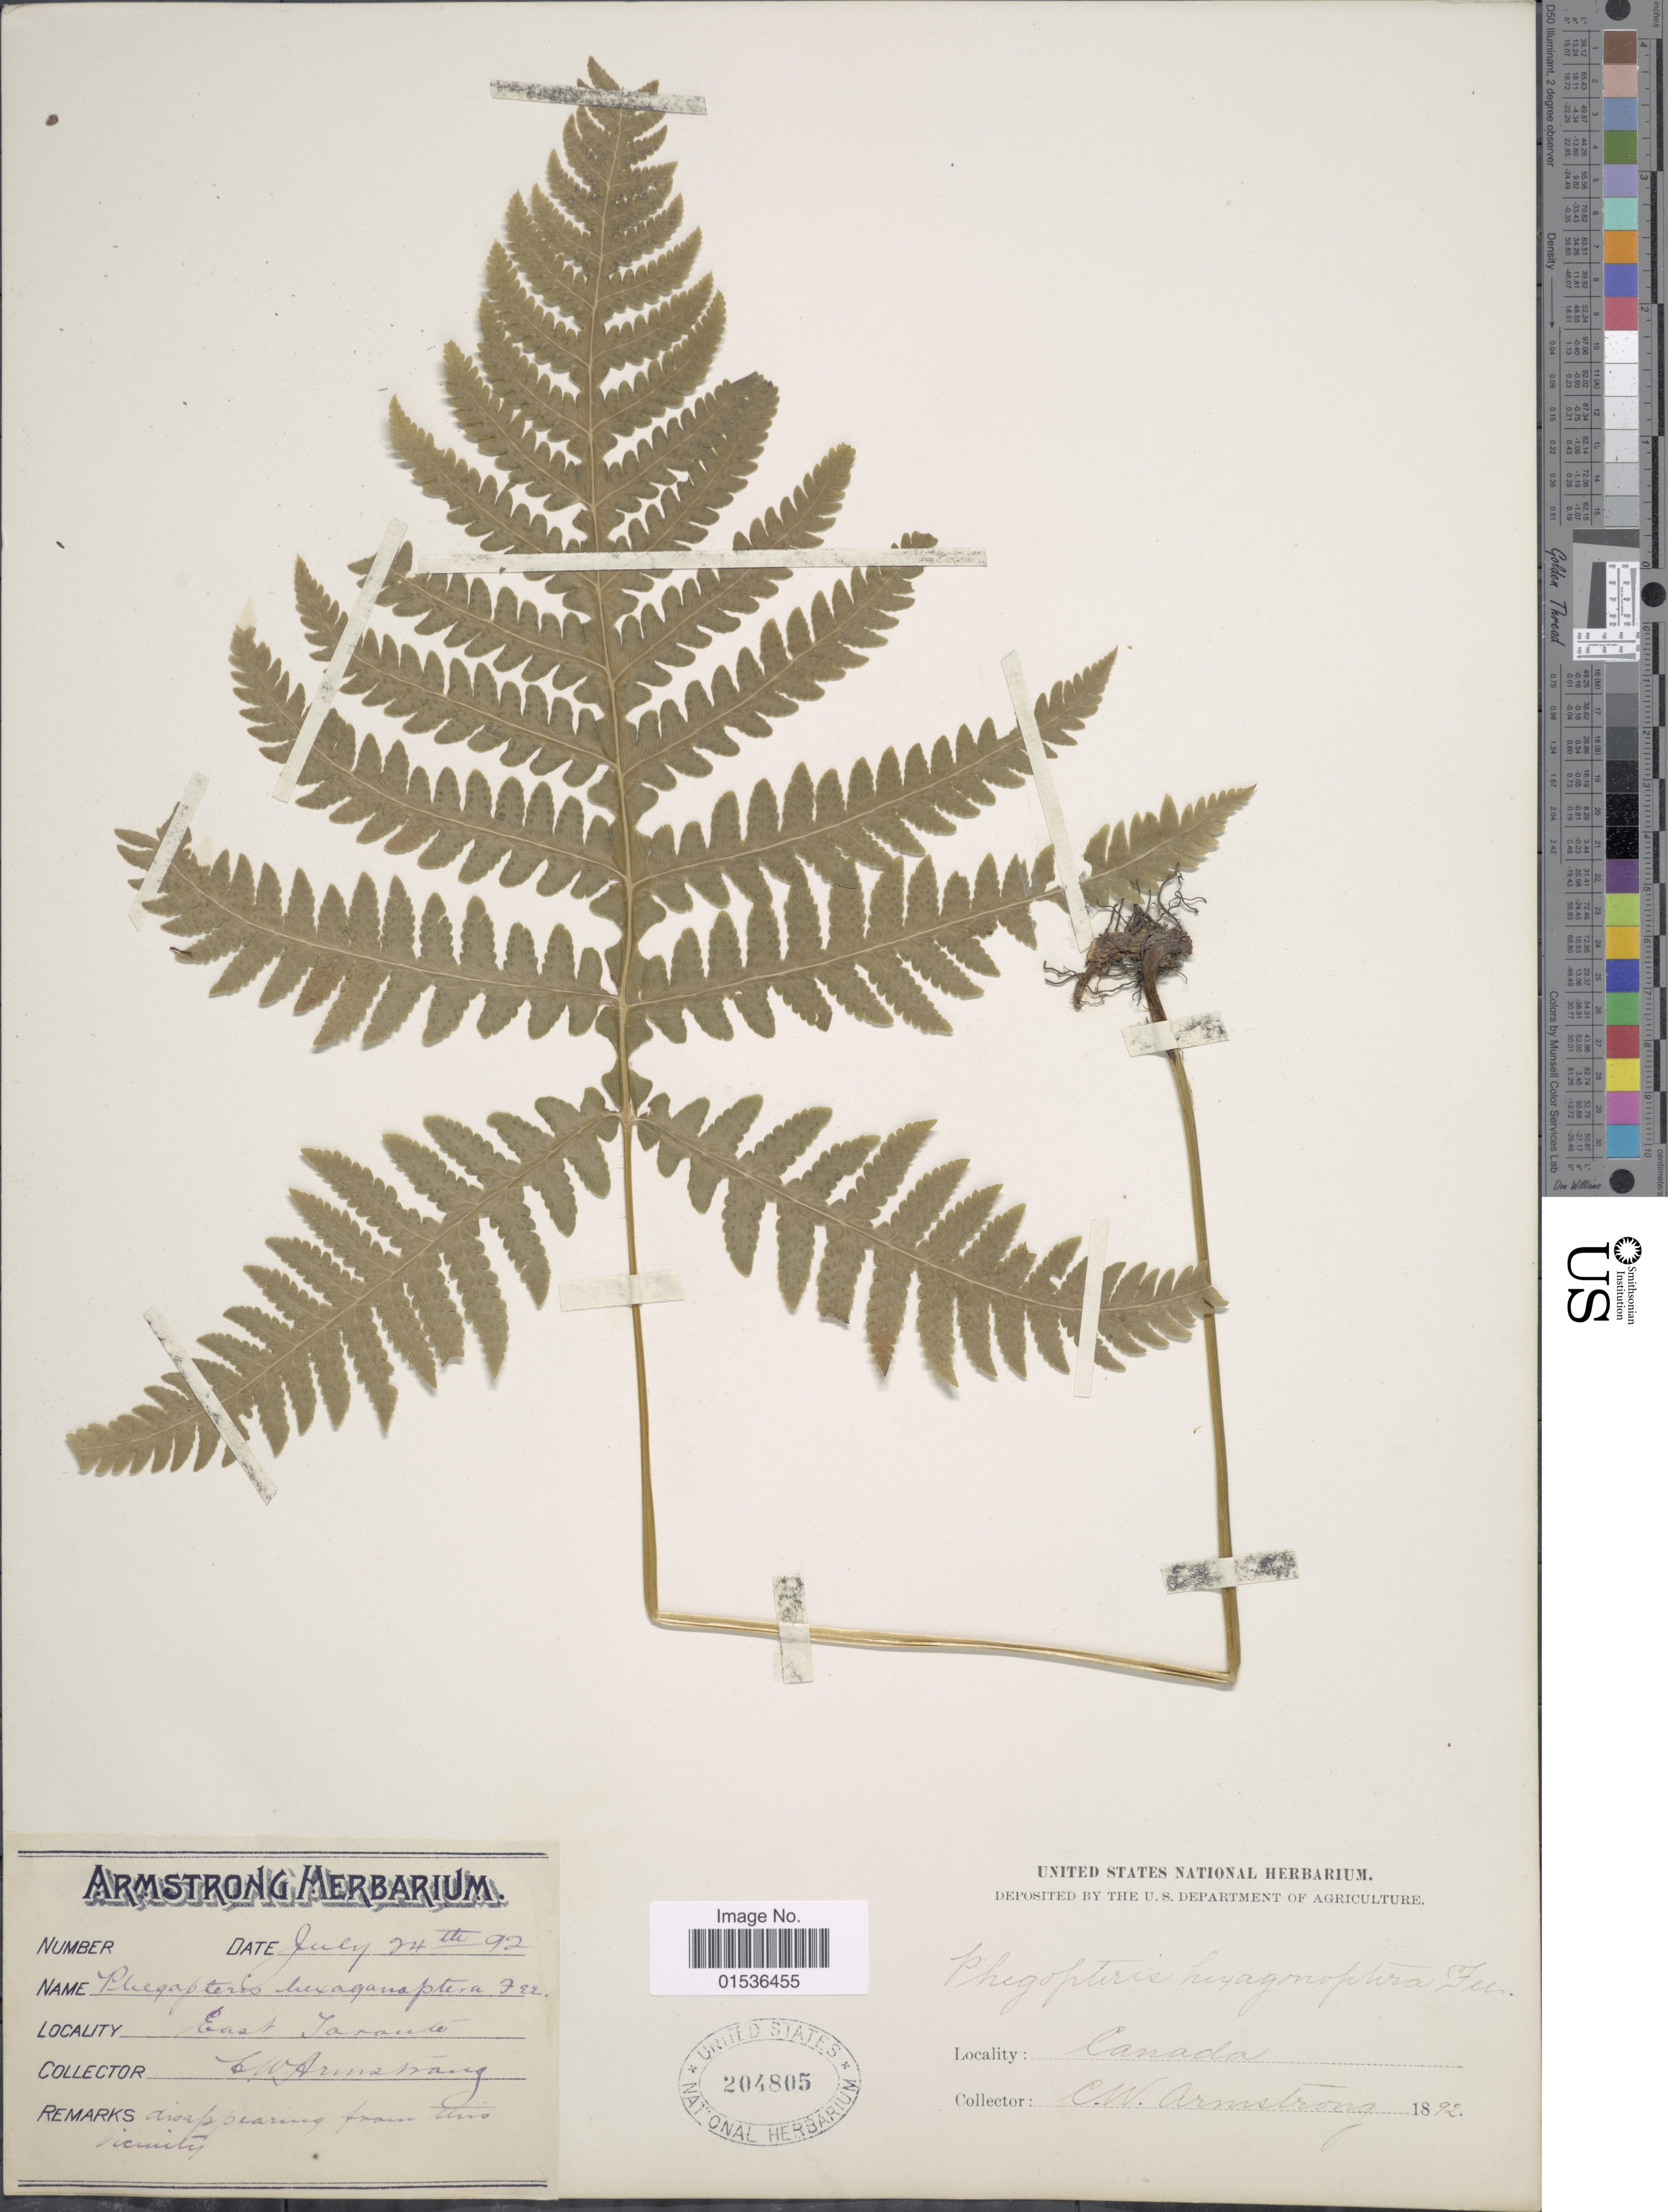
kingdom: Plantae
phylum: Tracheophyta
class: Polypodiopsida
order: Polypodiales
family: Thelypteridaceae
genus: Phegopteris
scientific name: Phegopteris hexagonoptera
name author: (Michx.) Fée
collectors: C. W. Armstrong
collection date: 1892-07-24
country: Canada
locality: East Toronto, Canada.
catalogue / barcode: US 204805